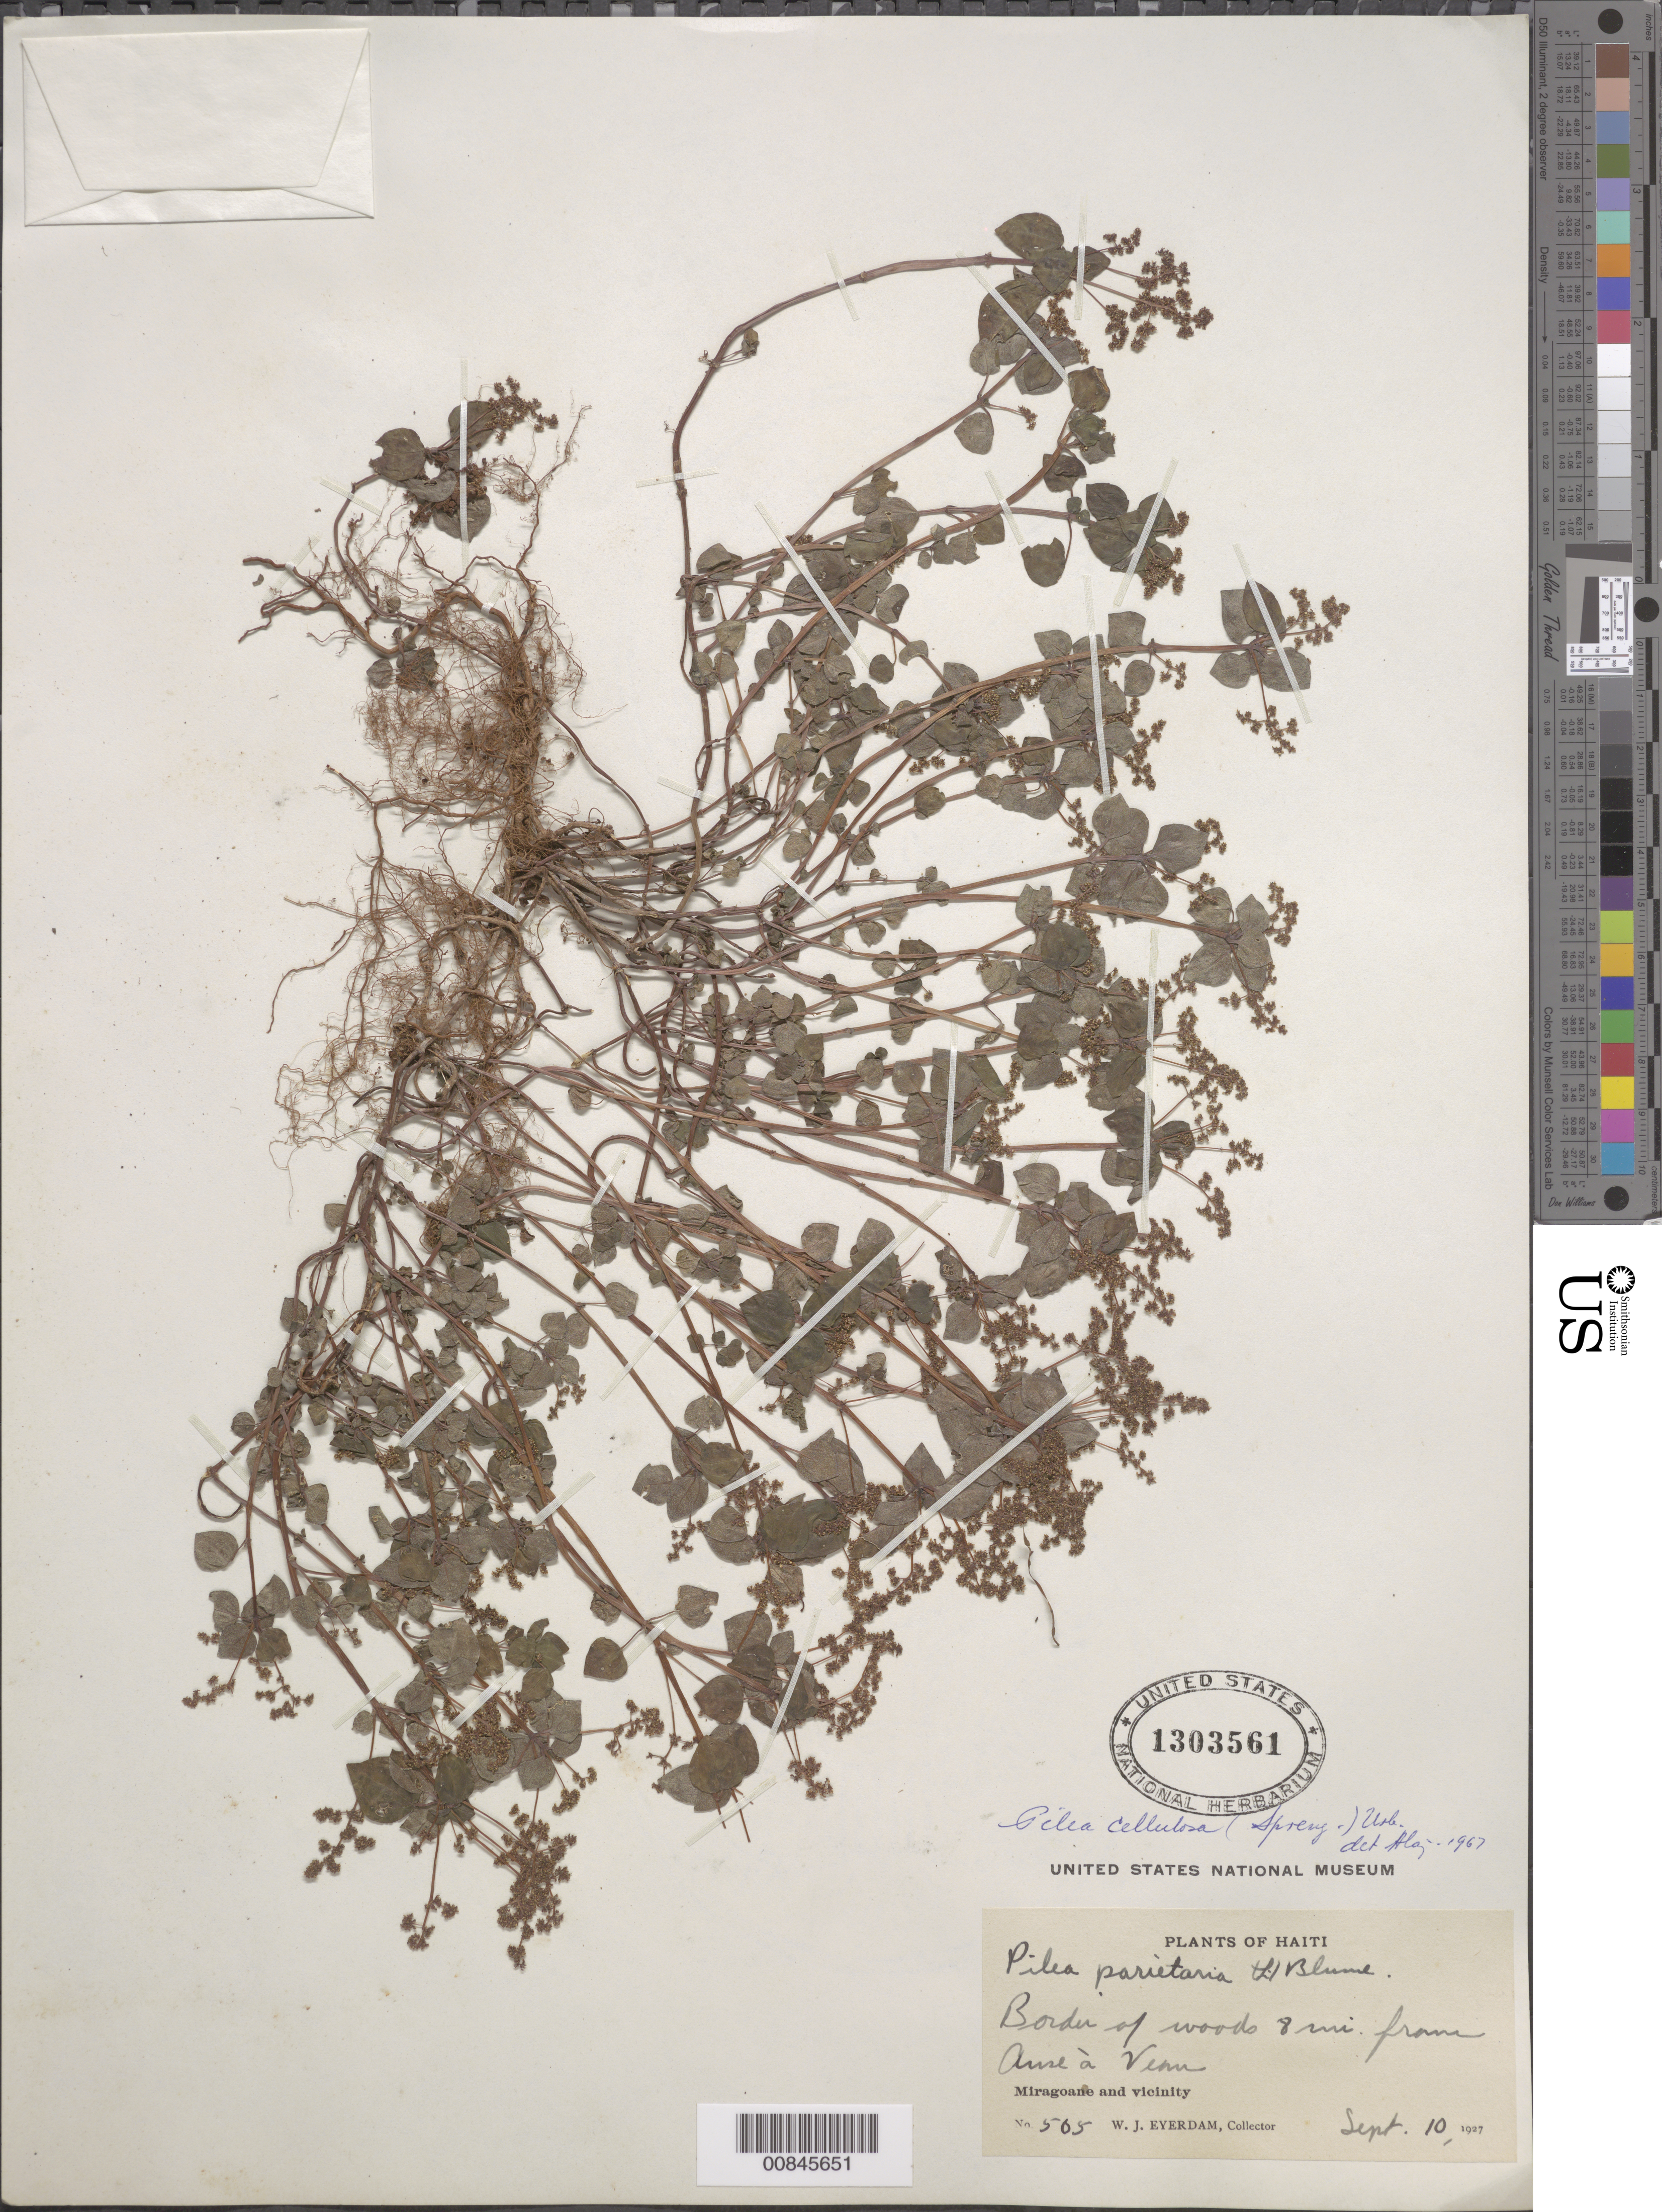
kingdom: Plantae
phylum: Tracheophyta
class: Magnoliopsida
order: Rosales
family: Urticaceae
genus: Pilea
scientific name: Pilea cellulosa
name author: Urb.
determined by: Liogier, Alain H.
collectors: W. J. Eyerdam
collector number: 505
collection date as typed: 10 Sep 1927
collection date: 1927-09-10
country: Haiti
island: Hispaniola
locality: Miragoane and vicinity. Border of woods 8 miles from Anse à Veau.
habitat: Border of woods.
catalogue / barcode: US 1303561